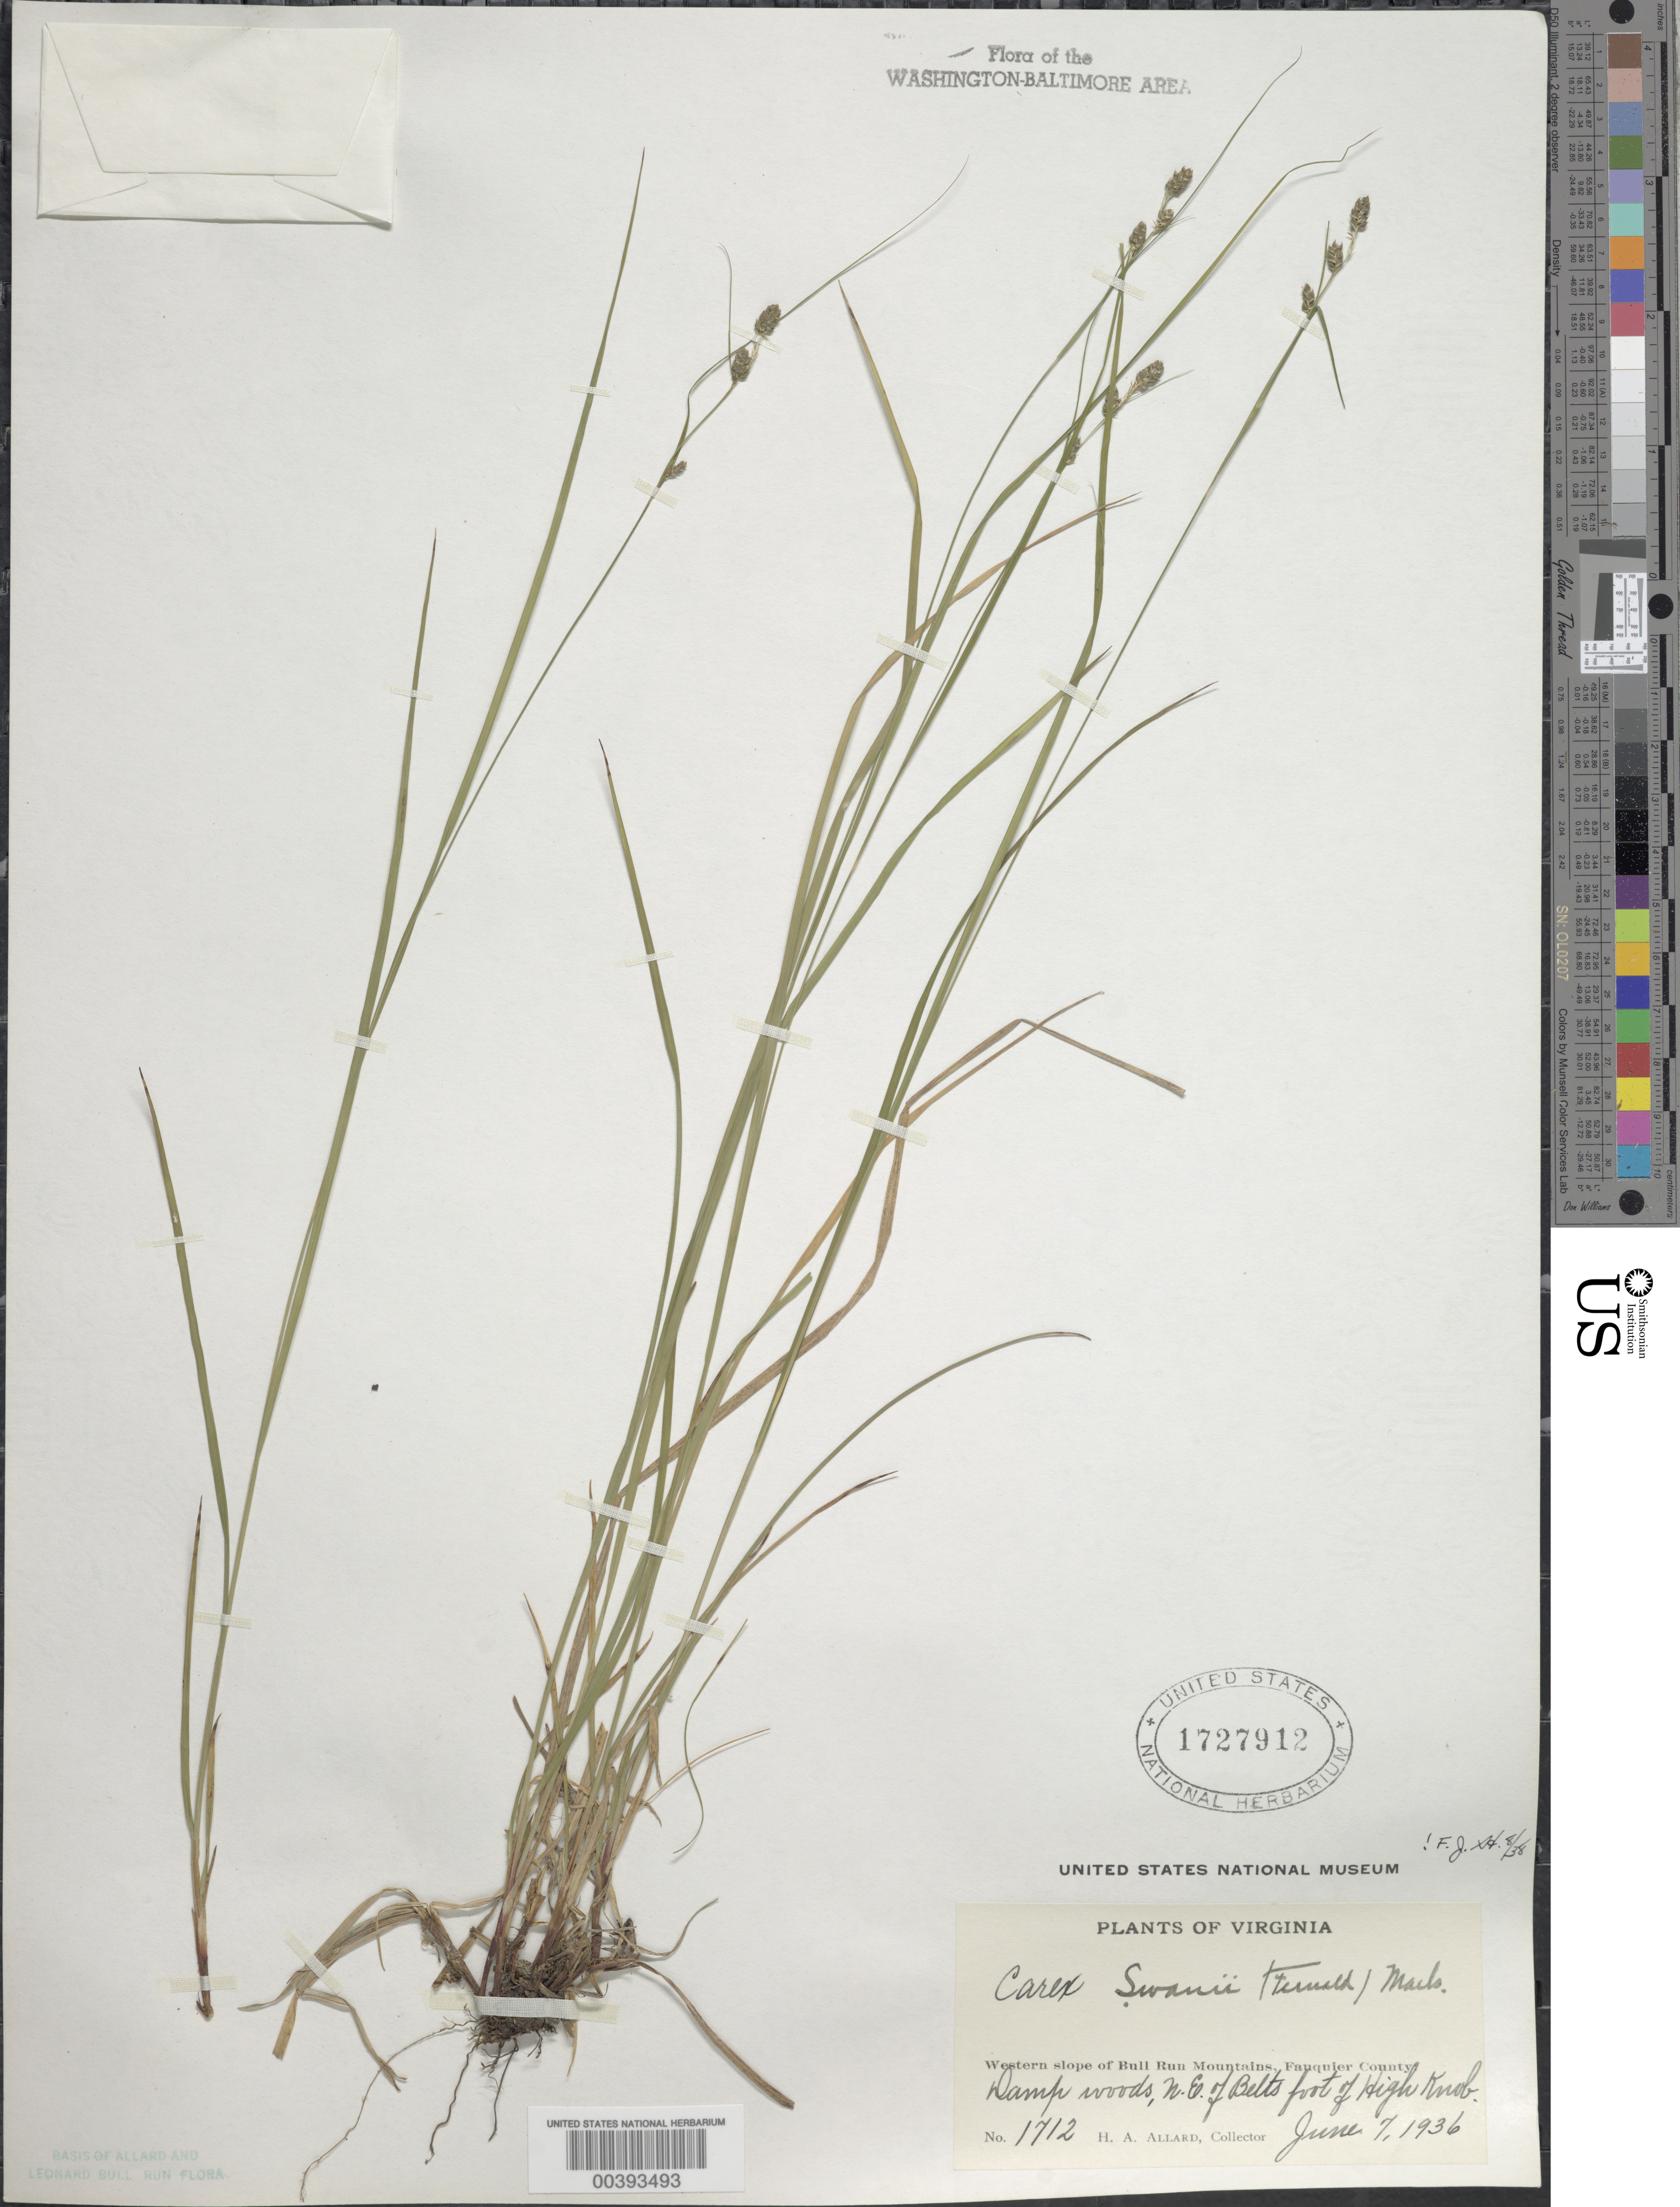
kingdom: Plantae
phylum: Tracheophyta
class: Liliopsida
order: Poales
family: Cyperaceae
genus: Carex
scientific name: Carex swanii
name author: (Fernald) Mack.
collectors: H. A. Allard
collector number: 1712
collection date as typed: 07 Jun 1936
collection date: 1936-06-07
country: United States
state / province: Virginia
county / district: Fauquier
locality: northeast of Belts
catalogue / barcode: US 1727912